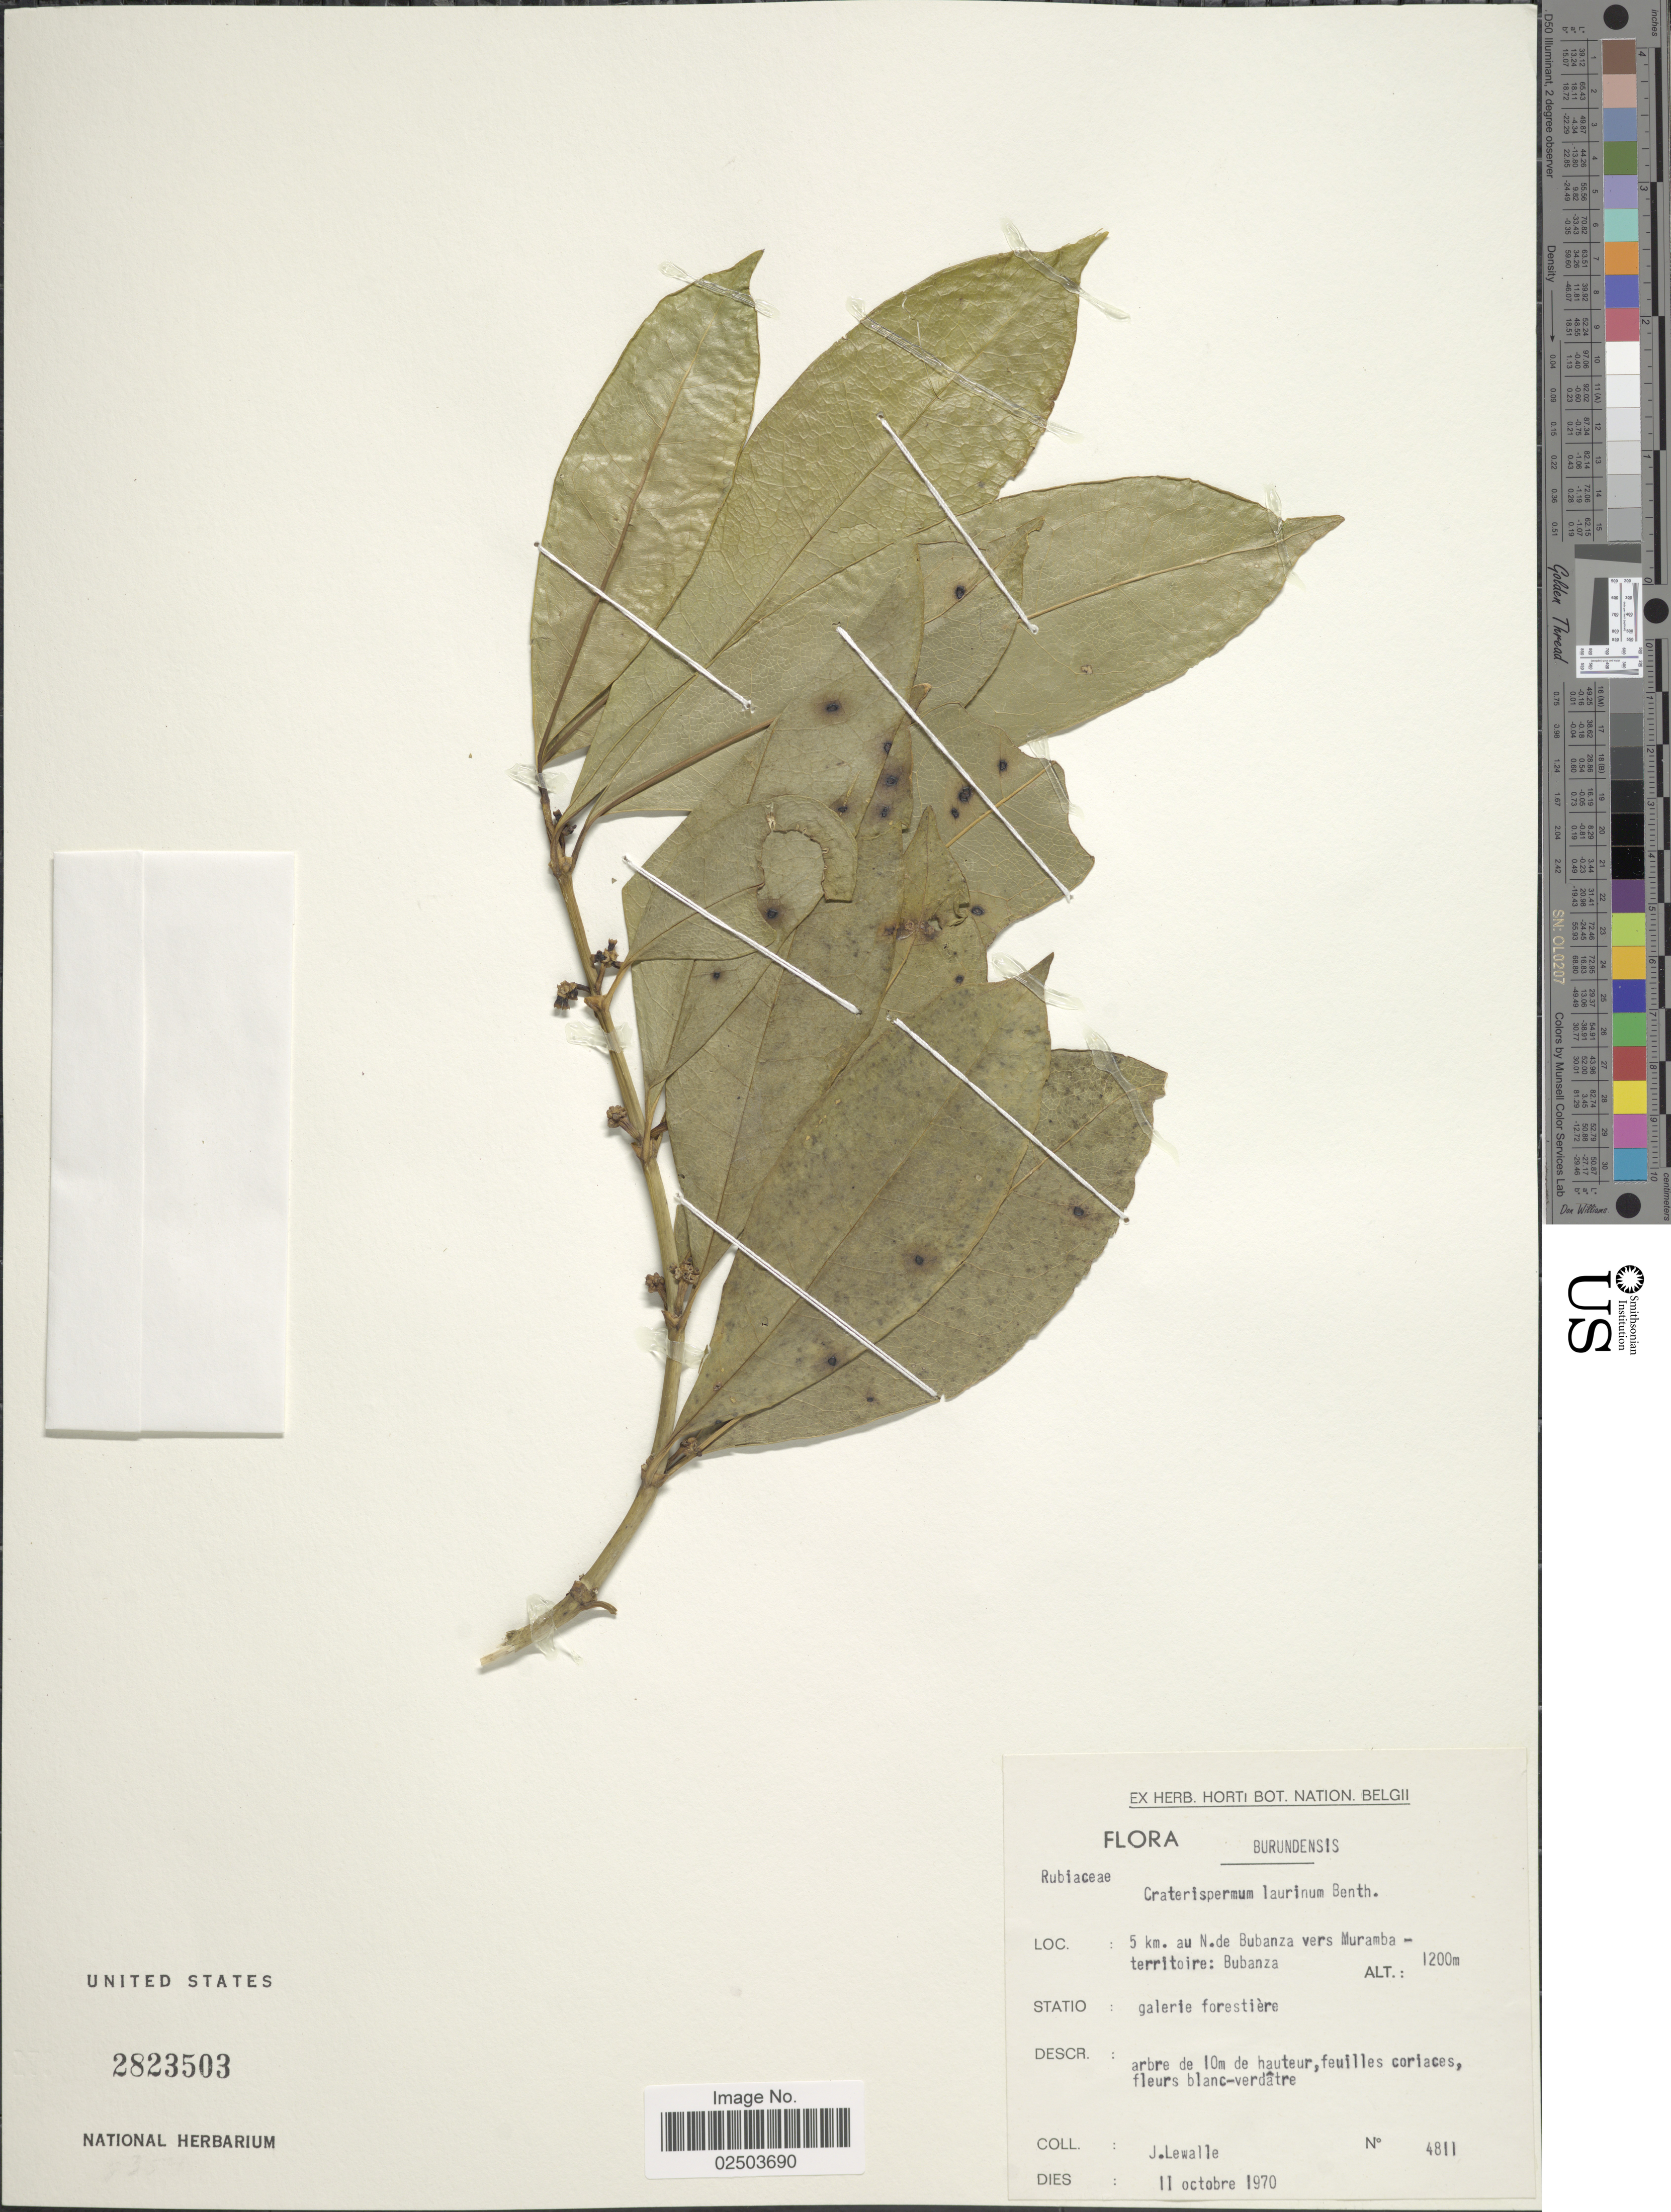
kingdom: Plantae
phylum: Tracheophyta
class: Magnoliopsida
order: Gentianales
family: Rubiaceae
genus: Craterispermum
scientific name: Craterispermum laurinum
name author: (Poir.) Benth.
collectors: J. Lewalle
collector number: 4811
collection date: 1970-10-11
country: Burundi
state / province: Bubanza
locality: Burundensis. 5 km. au N. de Bubanza vers Muramba - territoire: Bubanza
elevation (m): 1200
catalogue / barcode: US 2823503